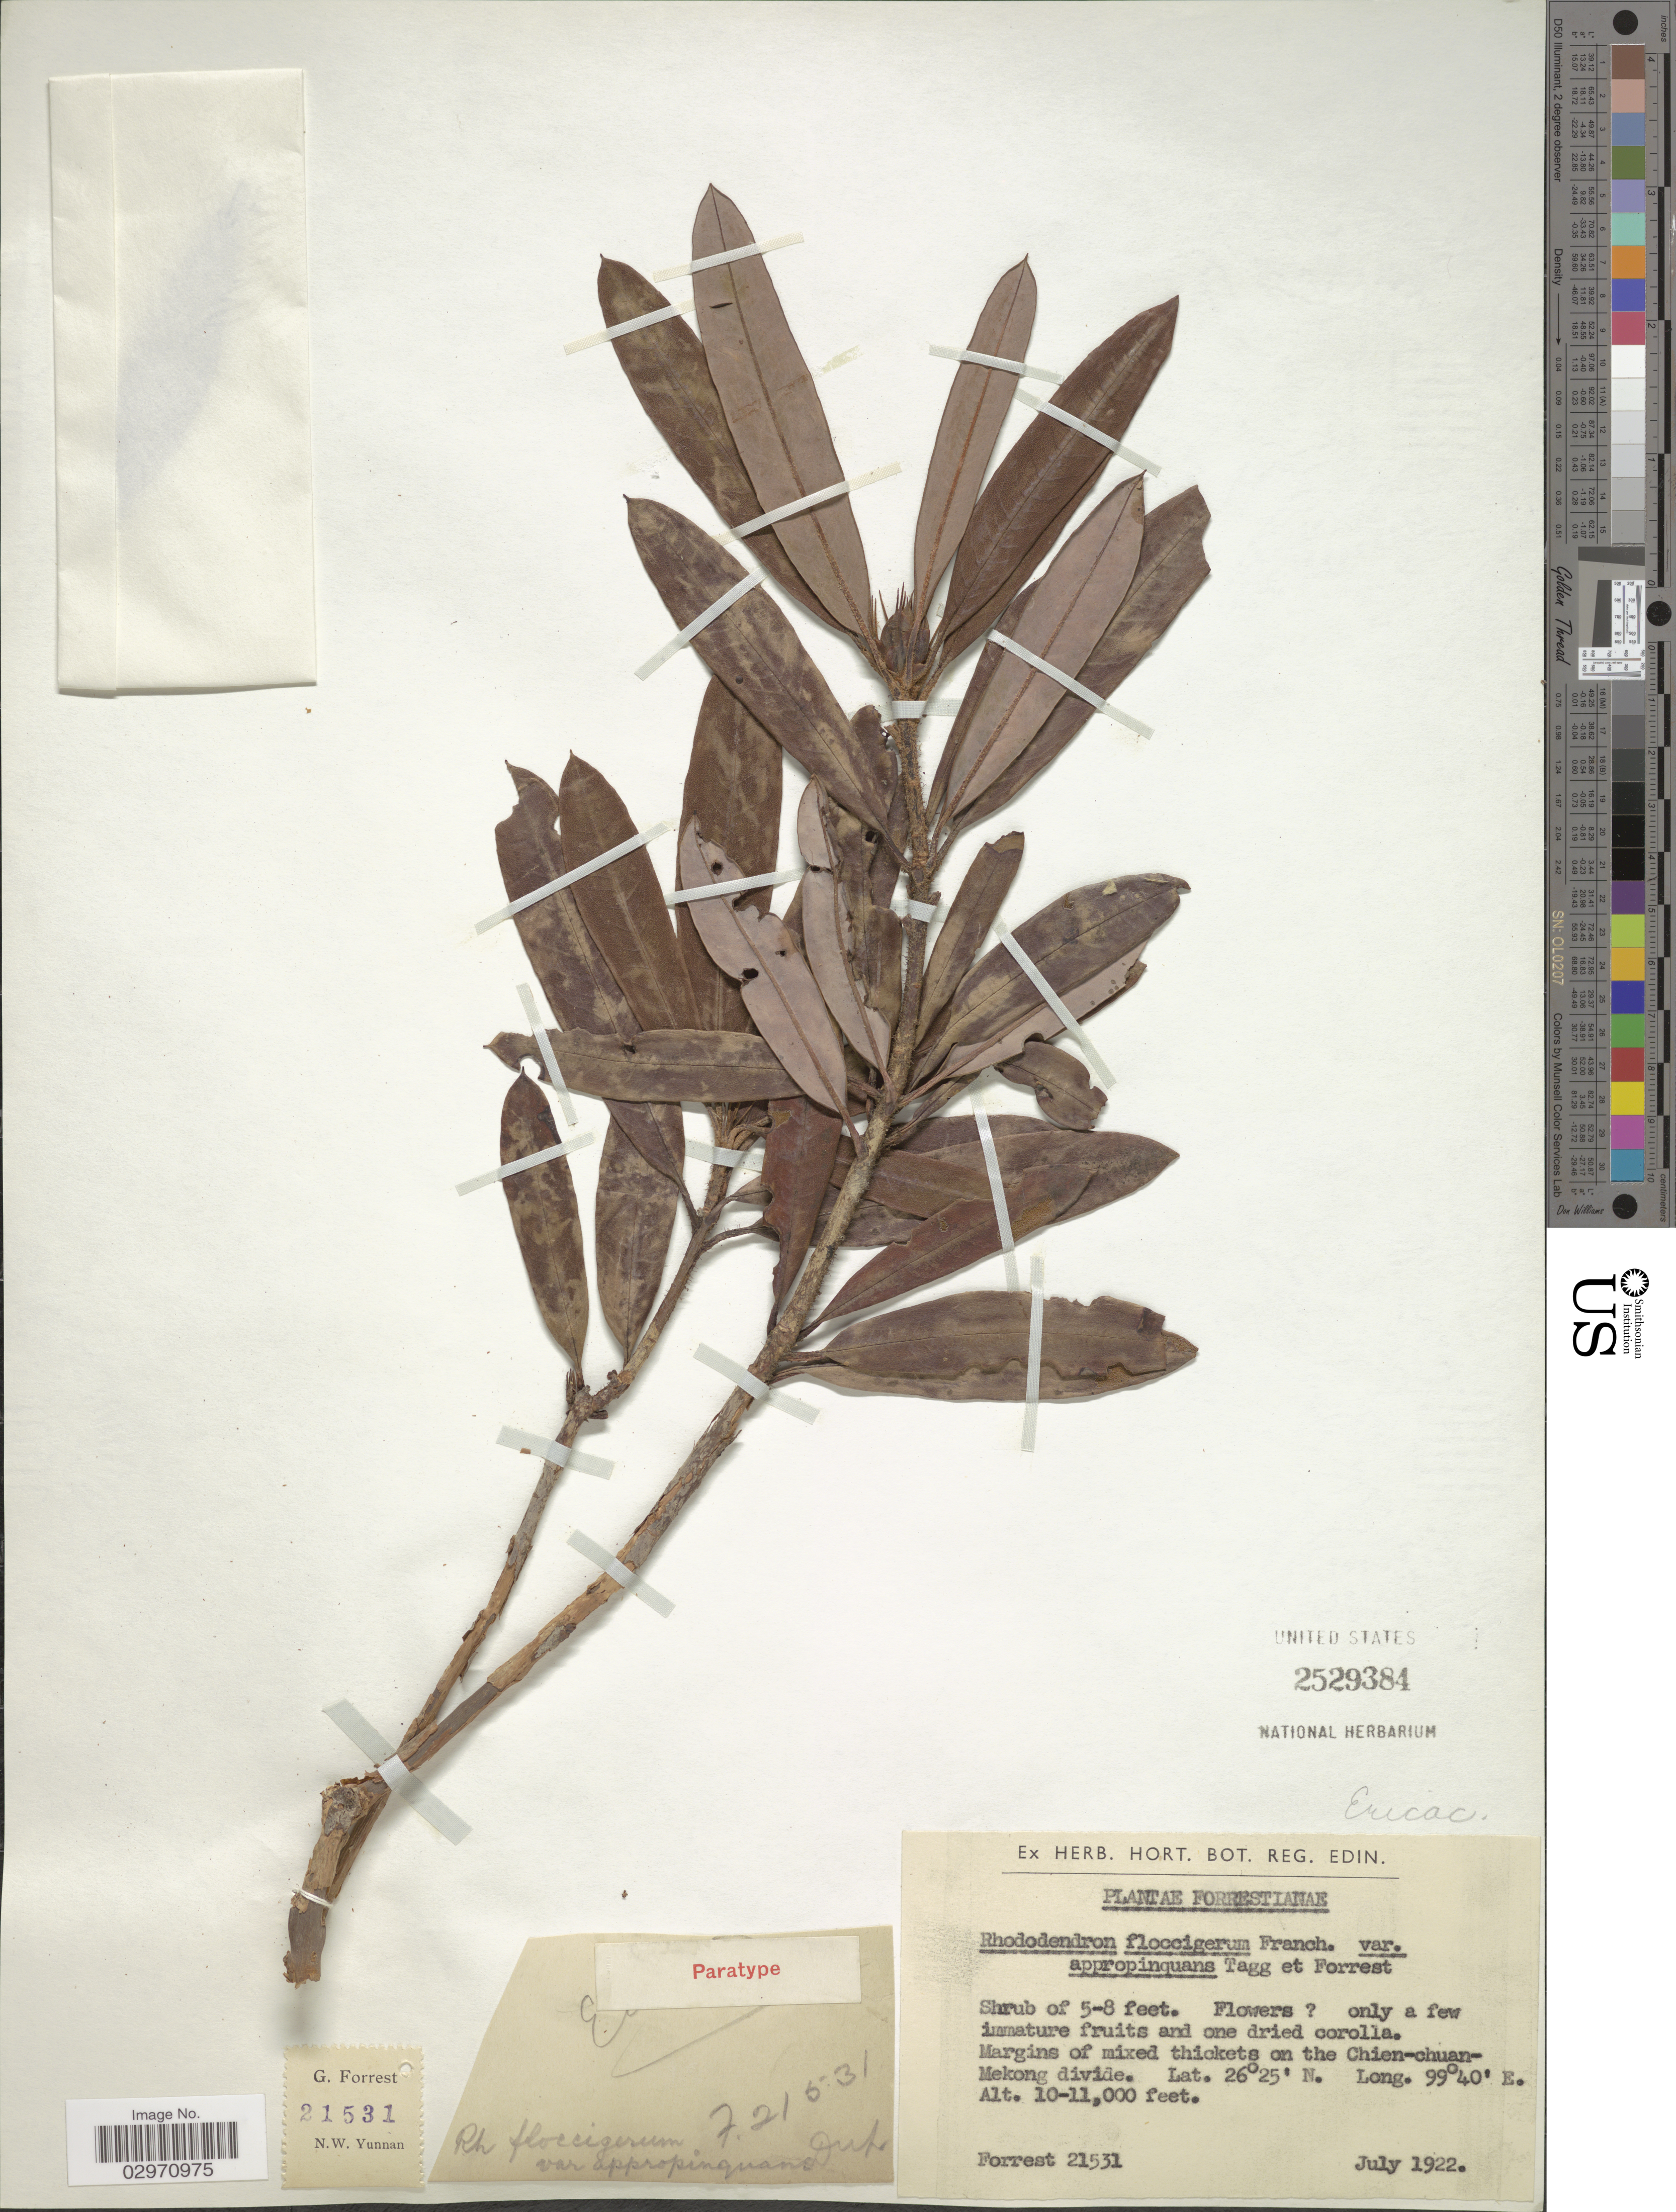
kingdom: Plantae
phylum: Tracheophyta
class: Magnoliopsida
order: Ericales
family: Ericaceae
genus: Rhododendron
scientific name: Rhododendron floccigerum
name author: Franch.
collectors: G. Forrest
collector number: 21531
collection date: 1922-07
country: China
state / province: Yunnan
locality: N.W. Yunnan. On the Chien-chuan-Mekong divide.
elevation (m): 3048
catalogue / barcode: US 2529384